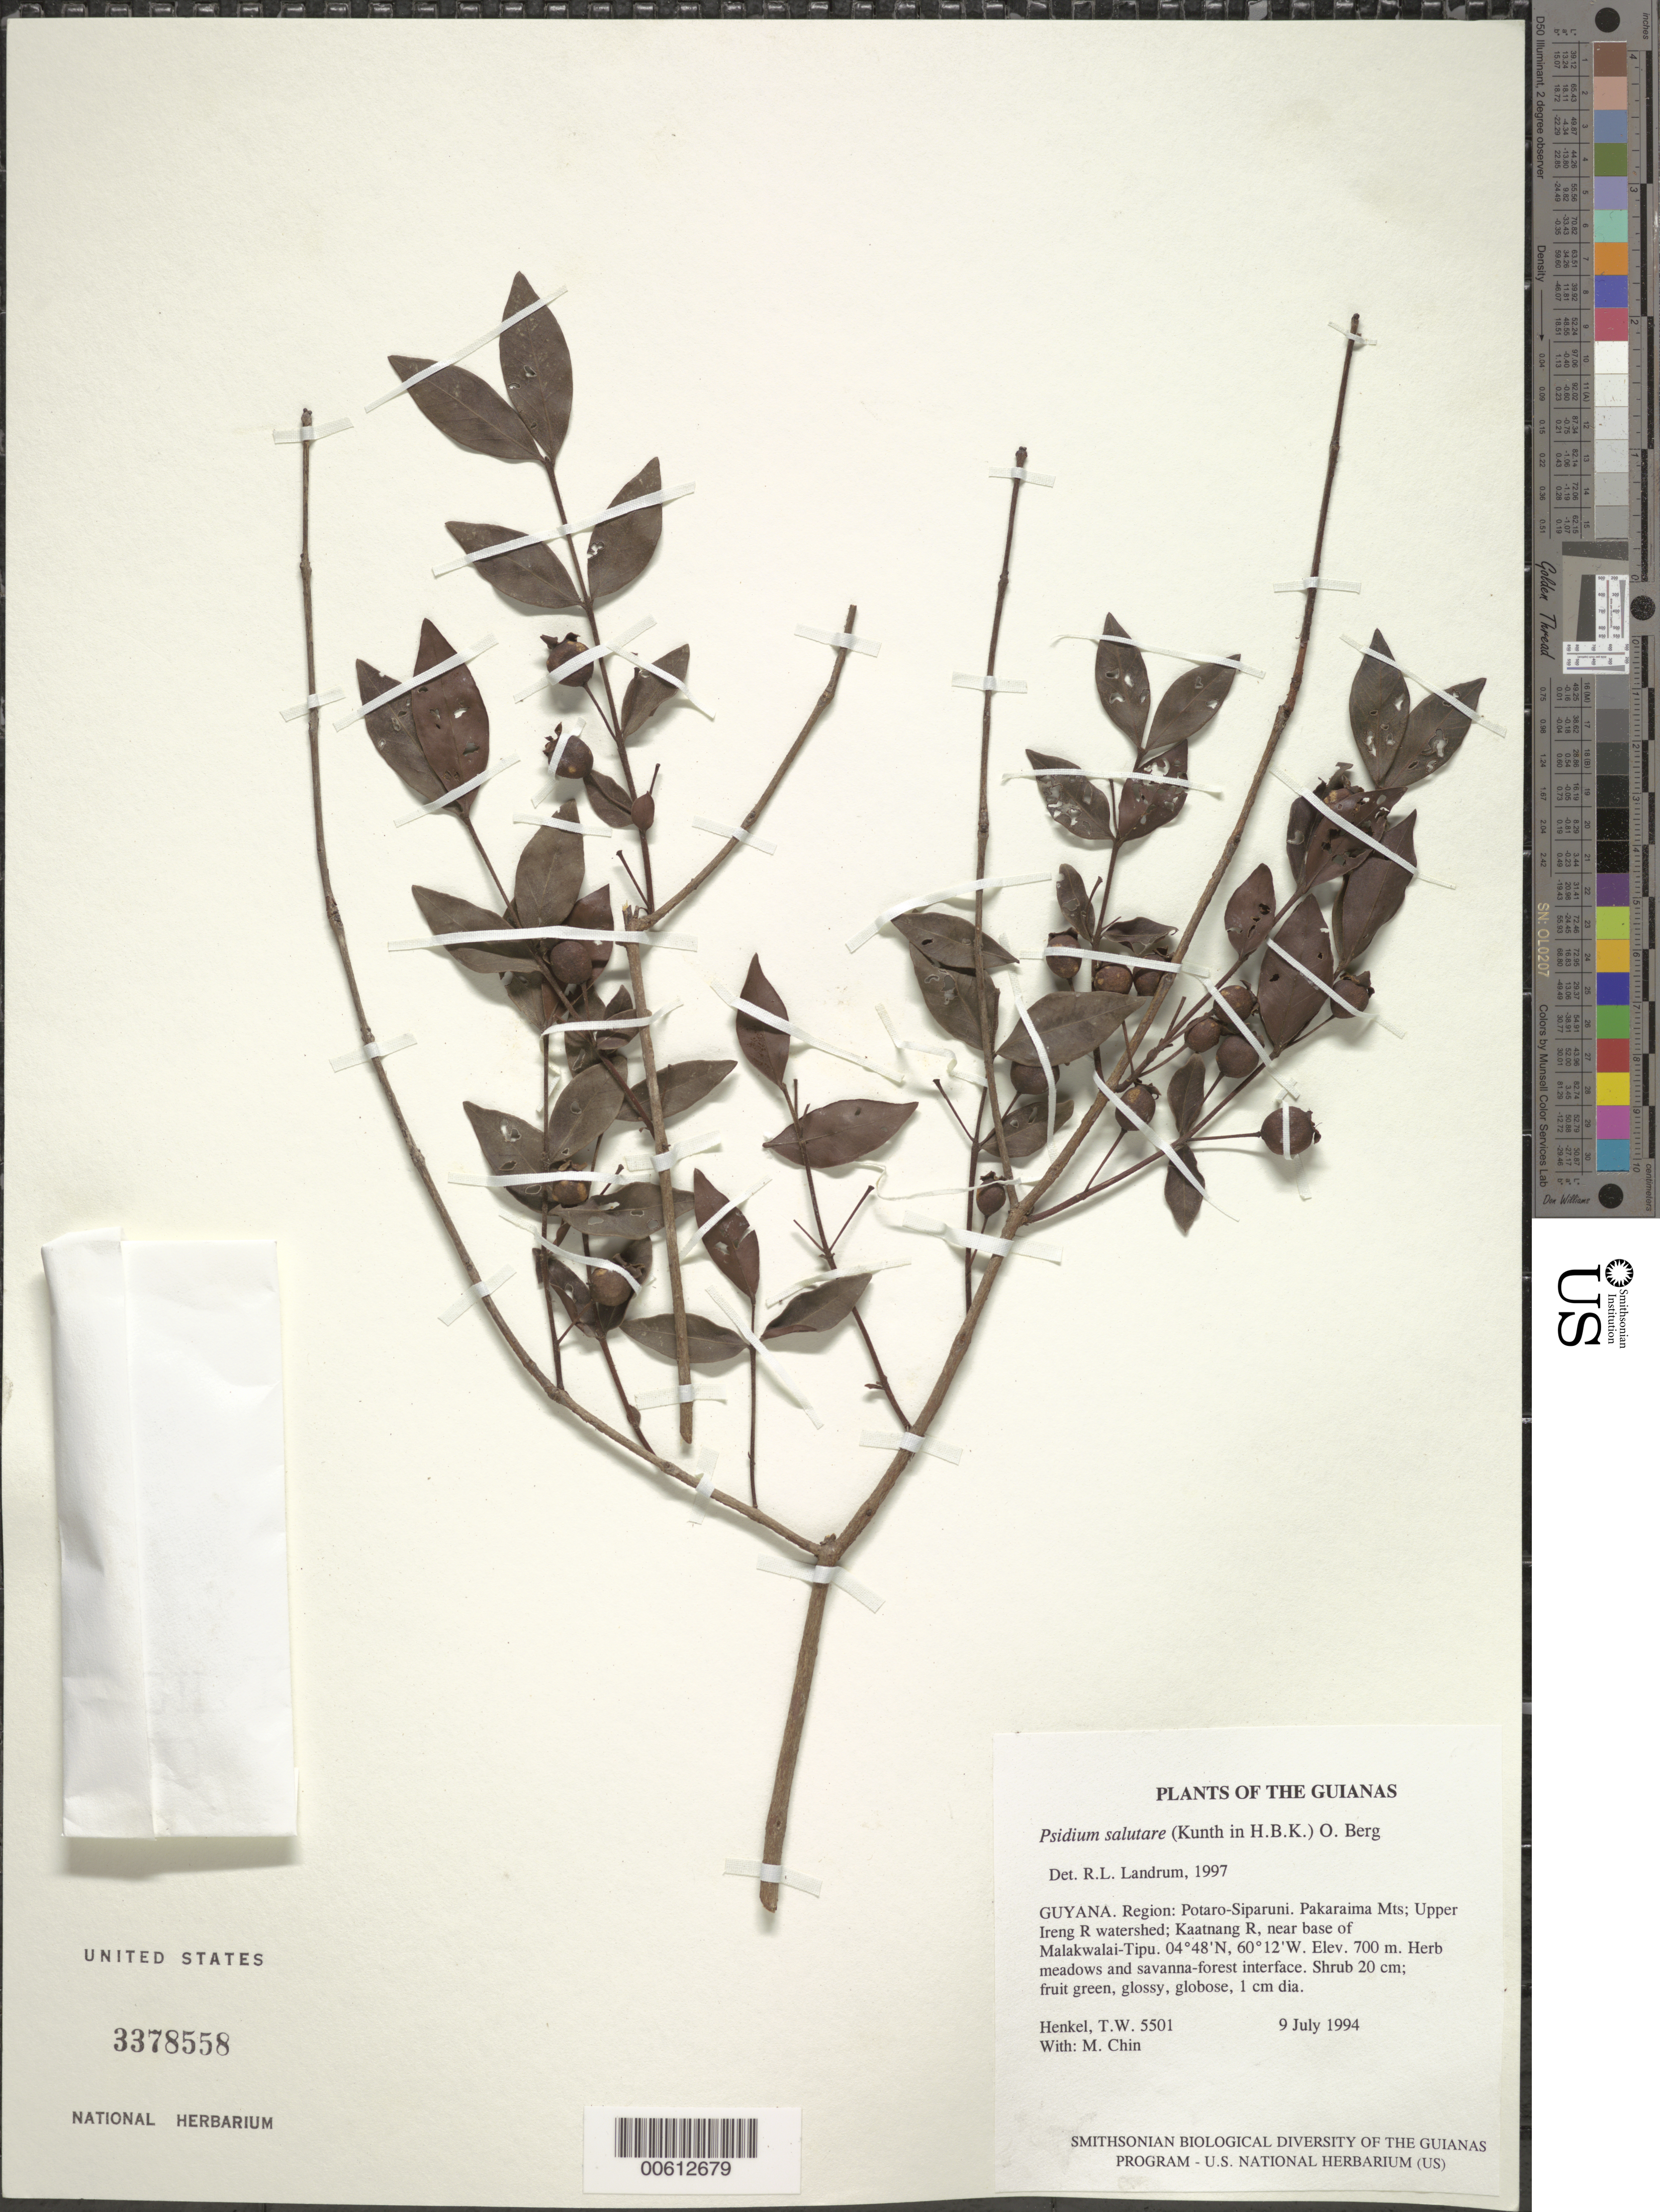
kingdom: Plantae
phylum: Tracheophyta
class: Magnoliopsida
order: Myrtales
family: Myrtaceae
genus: Psidium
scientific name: Psidium salutare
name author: (Kunth) O. Berg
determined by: Landrum, L. R.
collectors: T. Henkel & M. Chin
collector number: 5501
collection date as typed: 9 July 1994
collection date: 1994-07-09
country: Guyana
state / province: Potaro-Siparuni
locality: Pakaraima Mts; Upper Ireng R watershed; Kaatnang R, near base of Malakwalai-Tipu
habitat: Herb meadows and savanna-forest interface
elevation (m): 700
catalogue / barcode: US 3378558